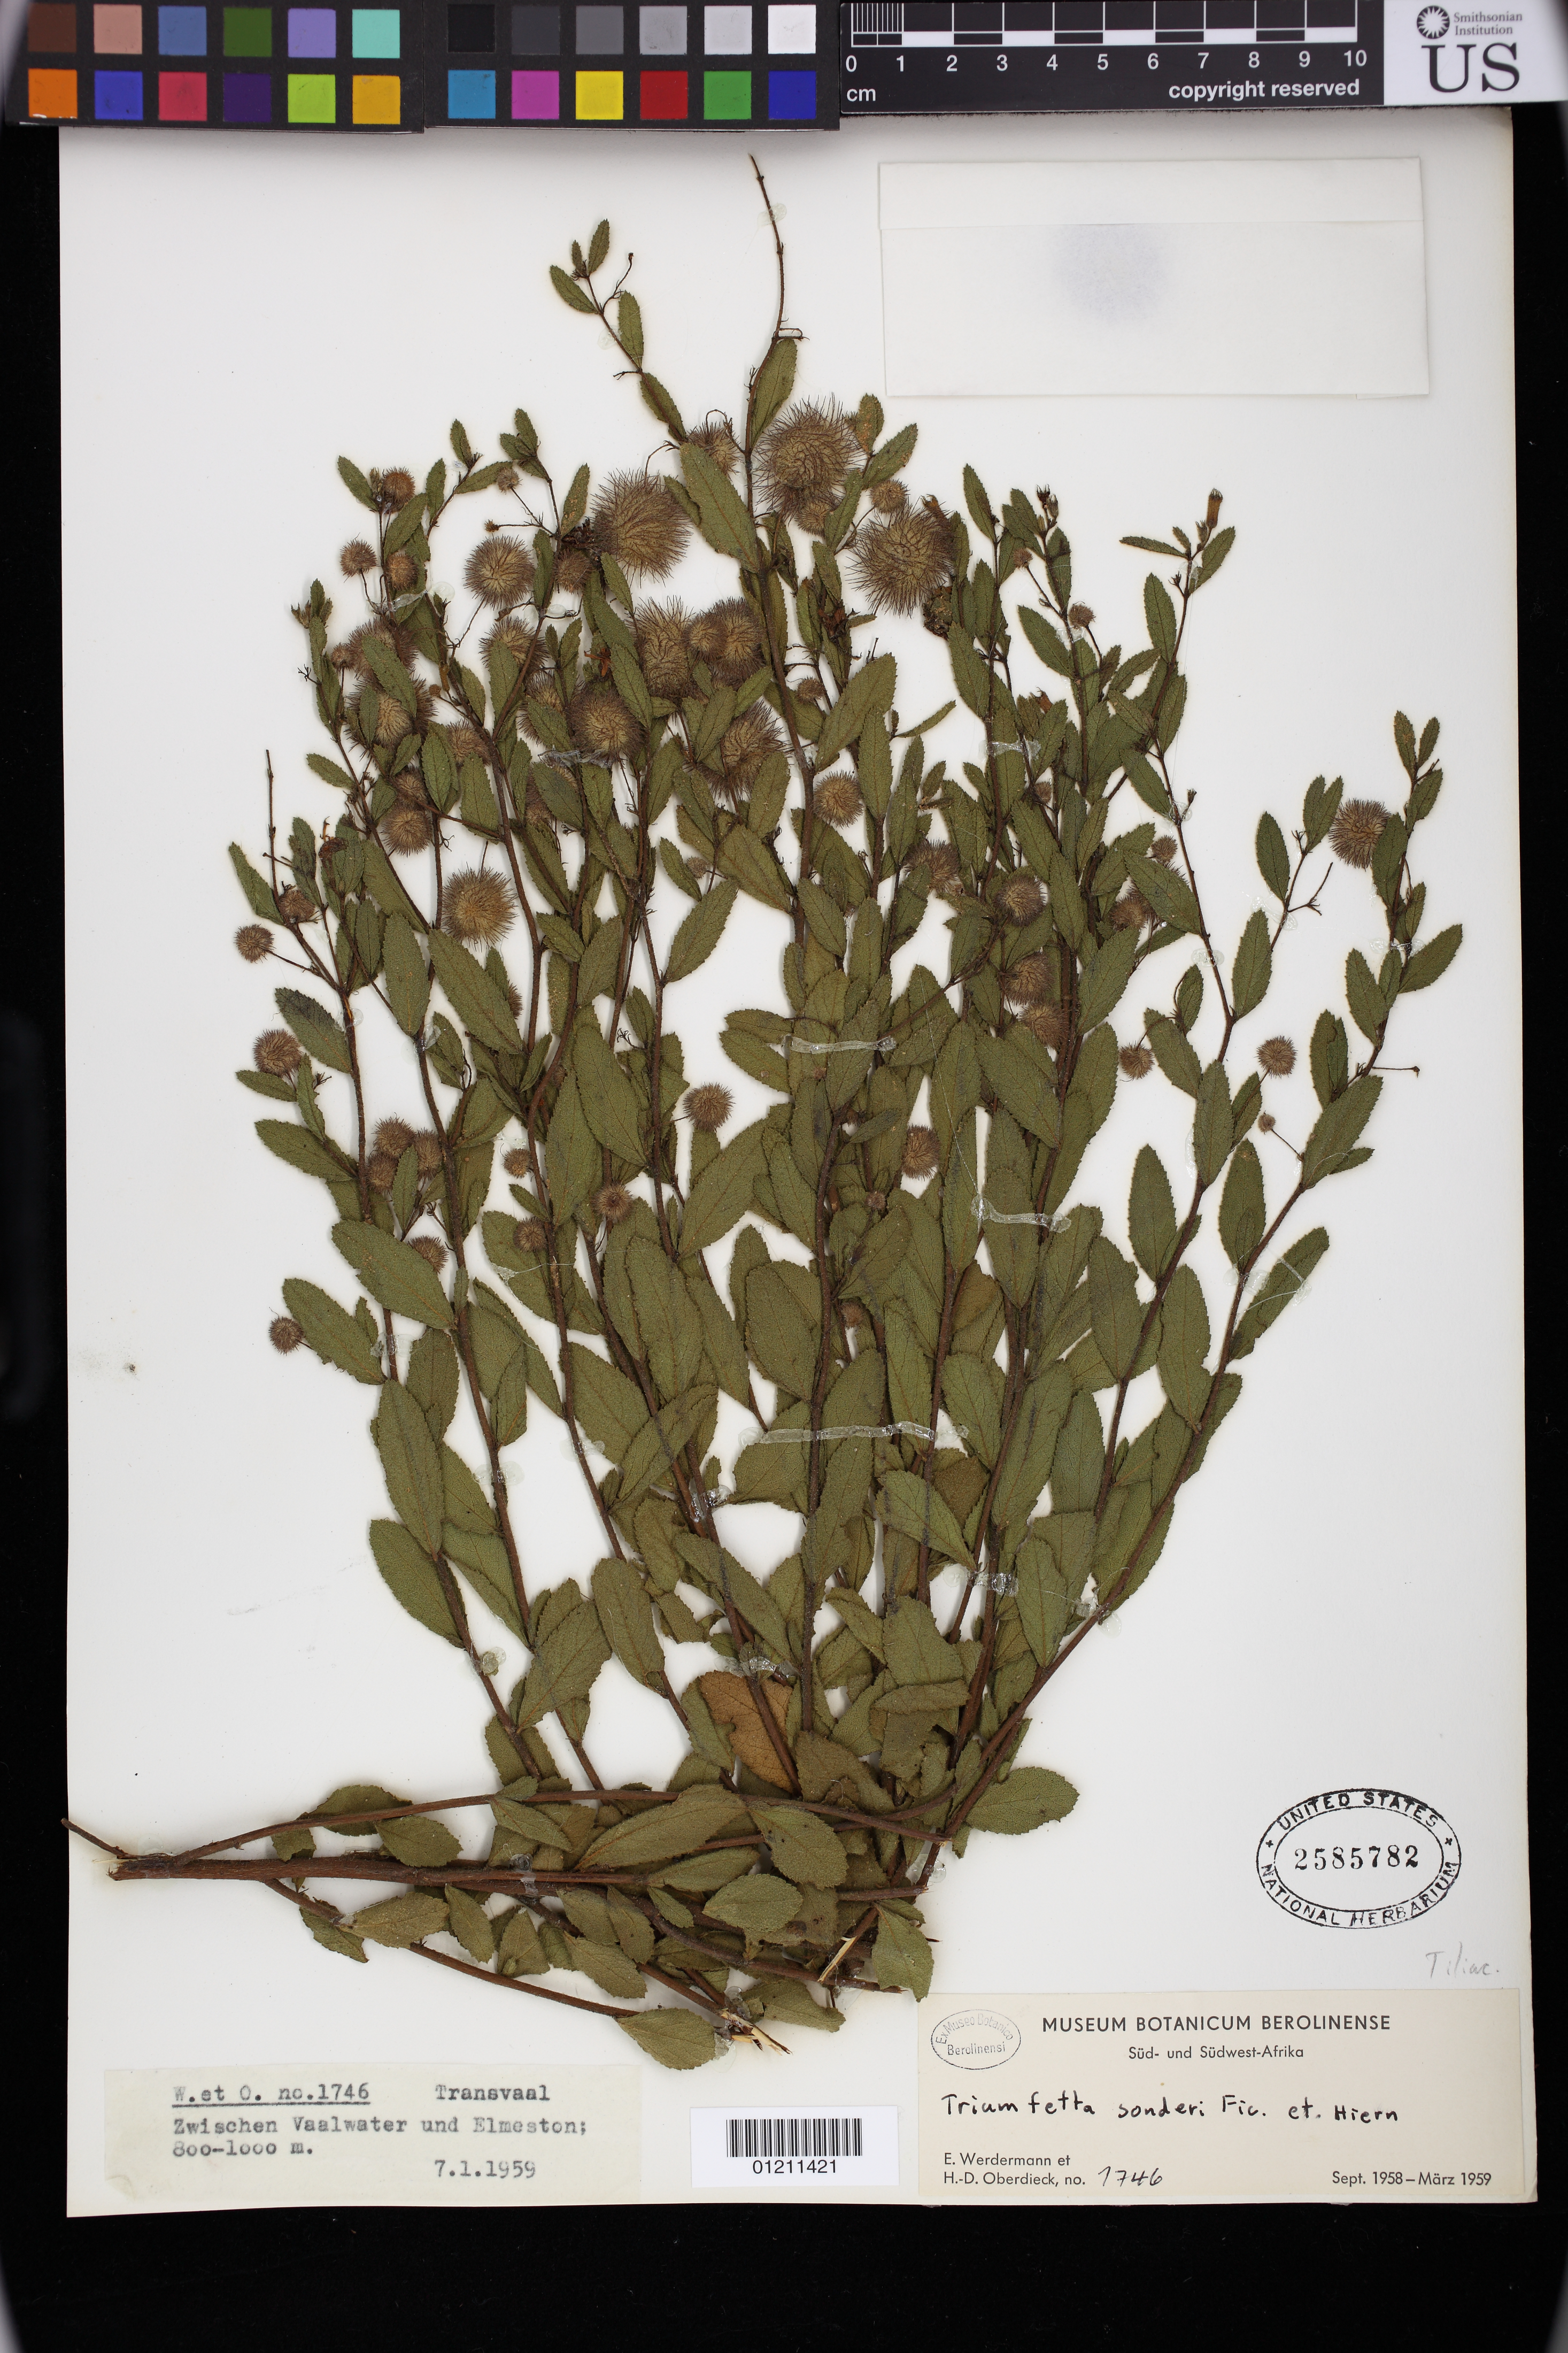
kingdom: Plantae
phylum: Tracheophyta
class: Magnoliopsida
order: Malvales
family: Malvaceae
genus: Triumfetta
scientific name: Triumfetta sonderi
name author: Ficalho & Hiern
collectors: E. Werdermann & H. Oberdieck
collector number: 1746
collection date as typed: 07 Jan 1959 or 01 Jul 1959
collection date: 1959-01-07 or 1959-07-01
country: South Africa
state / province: Limpopo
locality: Süd- und Südwest-Afrika: Transvaal. Zwischen Vaalwater und Elmeston;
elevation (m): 800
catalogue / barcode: US 2585782